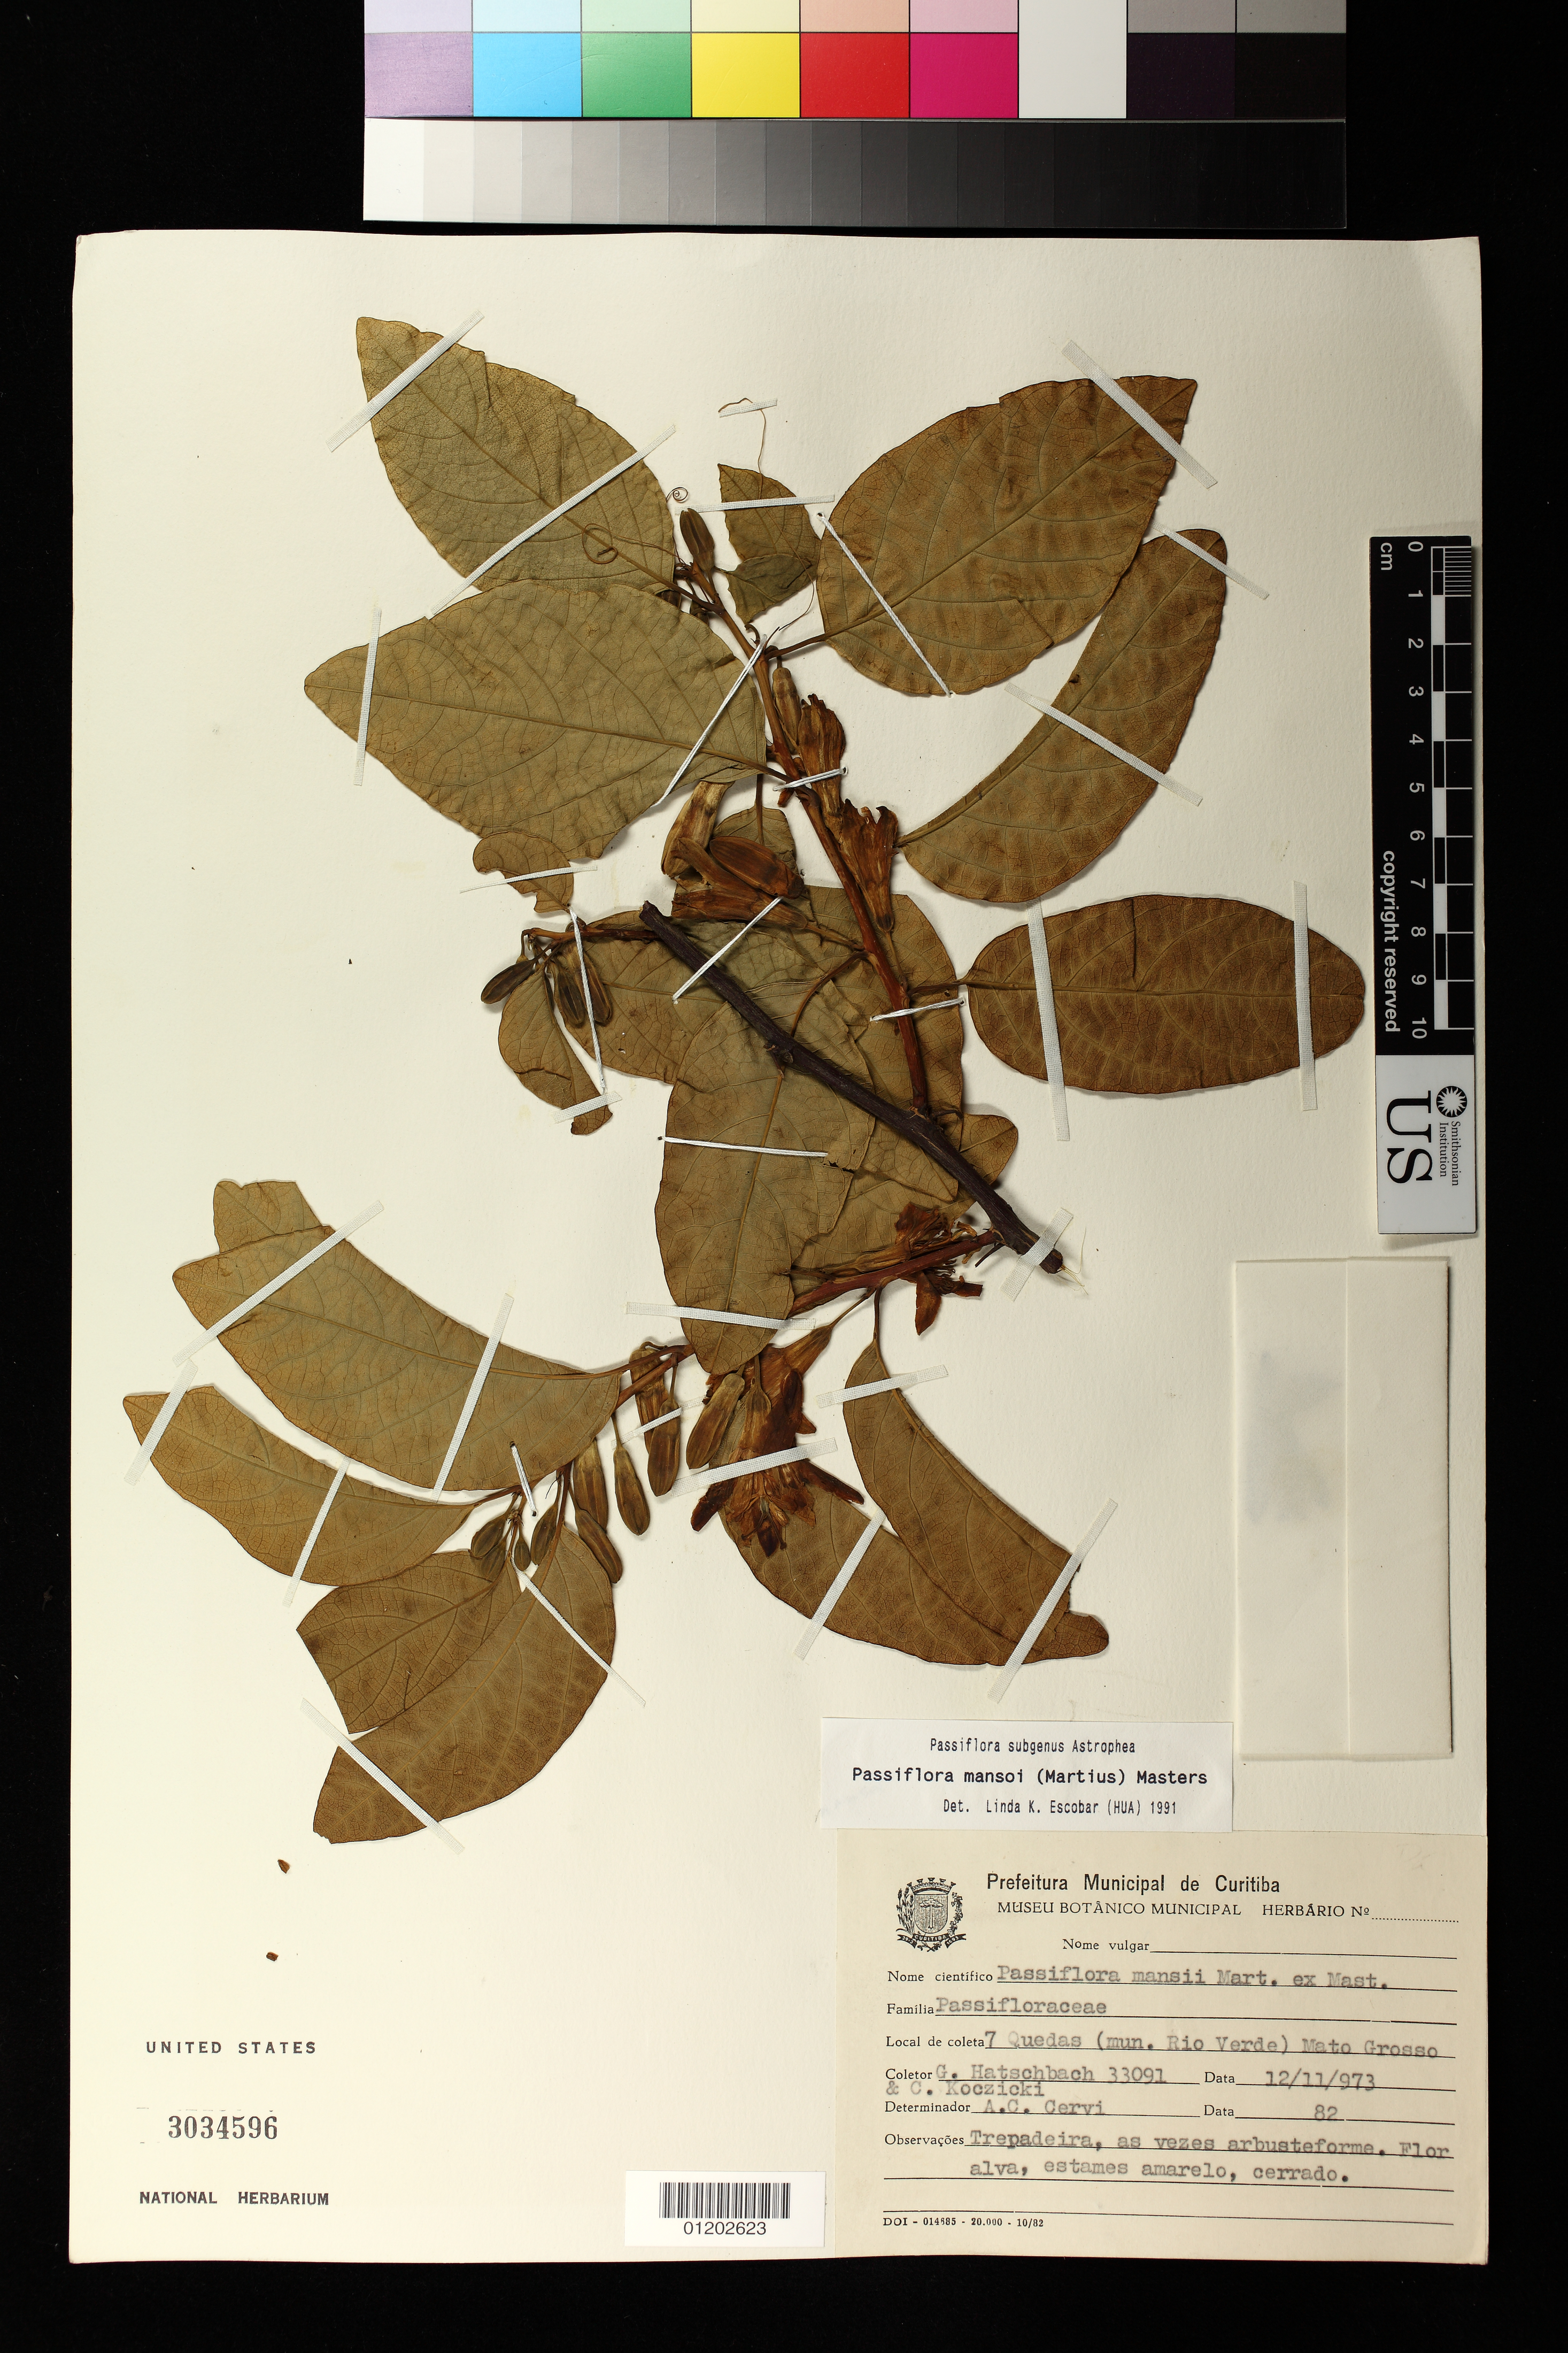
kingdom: Plantae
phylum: Tracheophyta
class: Magnoliopsida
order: Malpighiales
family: Passifloraceae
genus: Passiflora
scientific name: Passiflora mansoi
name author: (Mart.) Mast.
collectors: G. Hatschbach & C. Koczicki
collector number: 33091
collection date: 1973-11-12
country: Brazil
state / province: Mato Grosso do Sul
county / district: Rio Verde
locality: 7 Quedes, Mato Grosso, Sete Quedas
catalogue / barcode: US 3034596